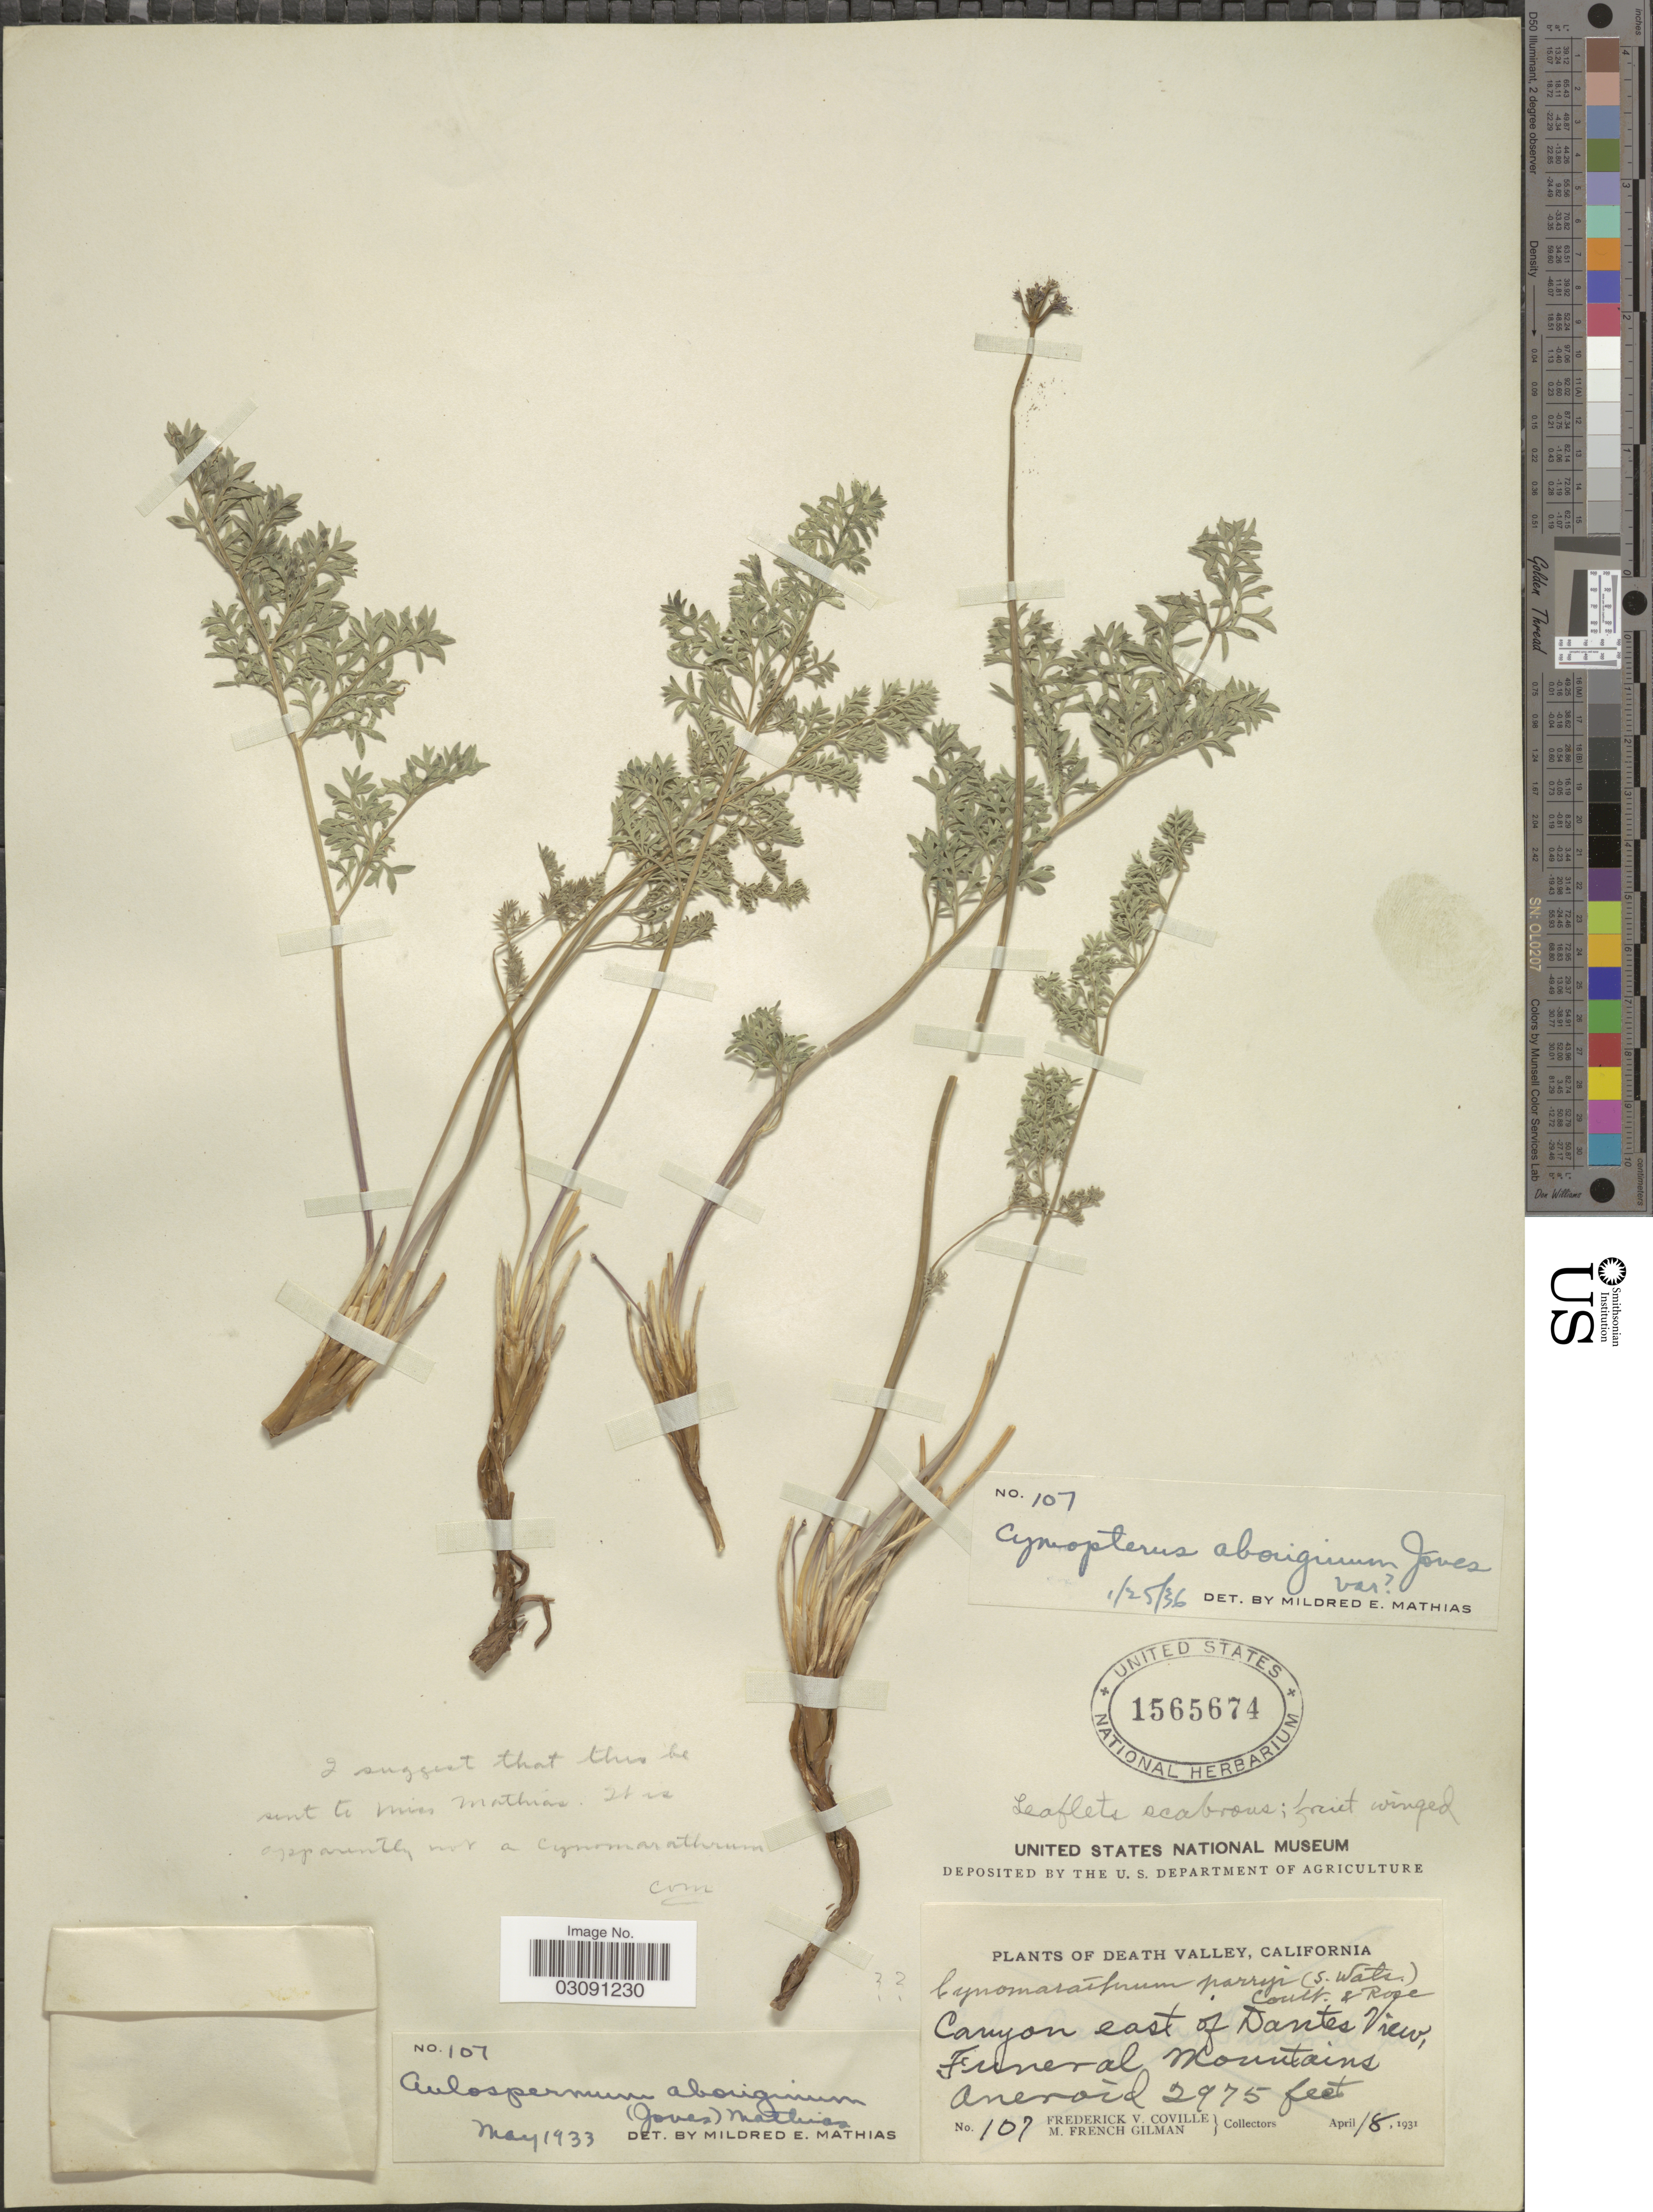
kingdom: Plantae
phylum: Tracheophyta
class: Magnoliopsida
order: Apiales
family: Apiaceae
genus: Cymopterus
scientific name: Cymopterus aboriginum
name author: M.E. Jones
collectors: F. V. Coville & M. F. Gilman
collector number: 107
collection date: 1931-04-18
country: United States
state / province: California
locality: Death Valley, Canyon east of Dantes View, Funeral Mountains.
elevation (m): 907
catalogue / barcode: US 1565674